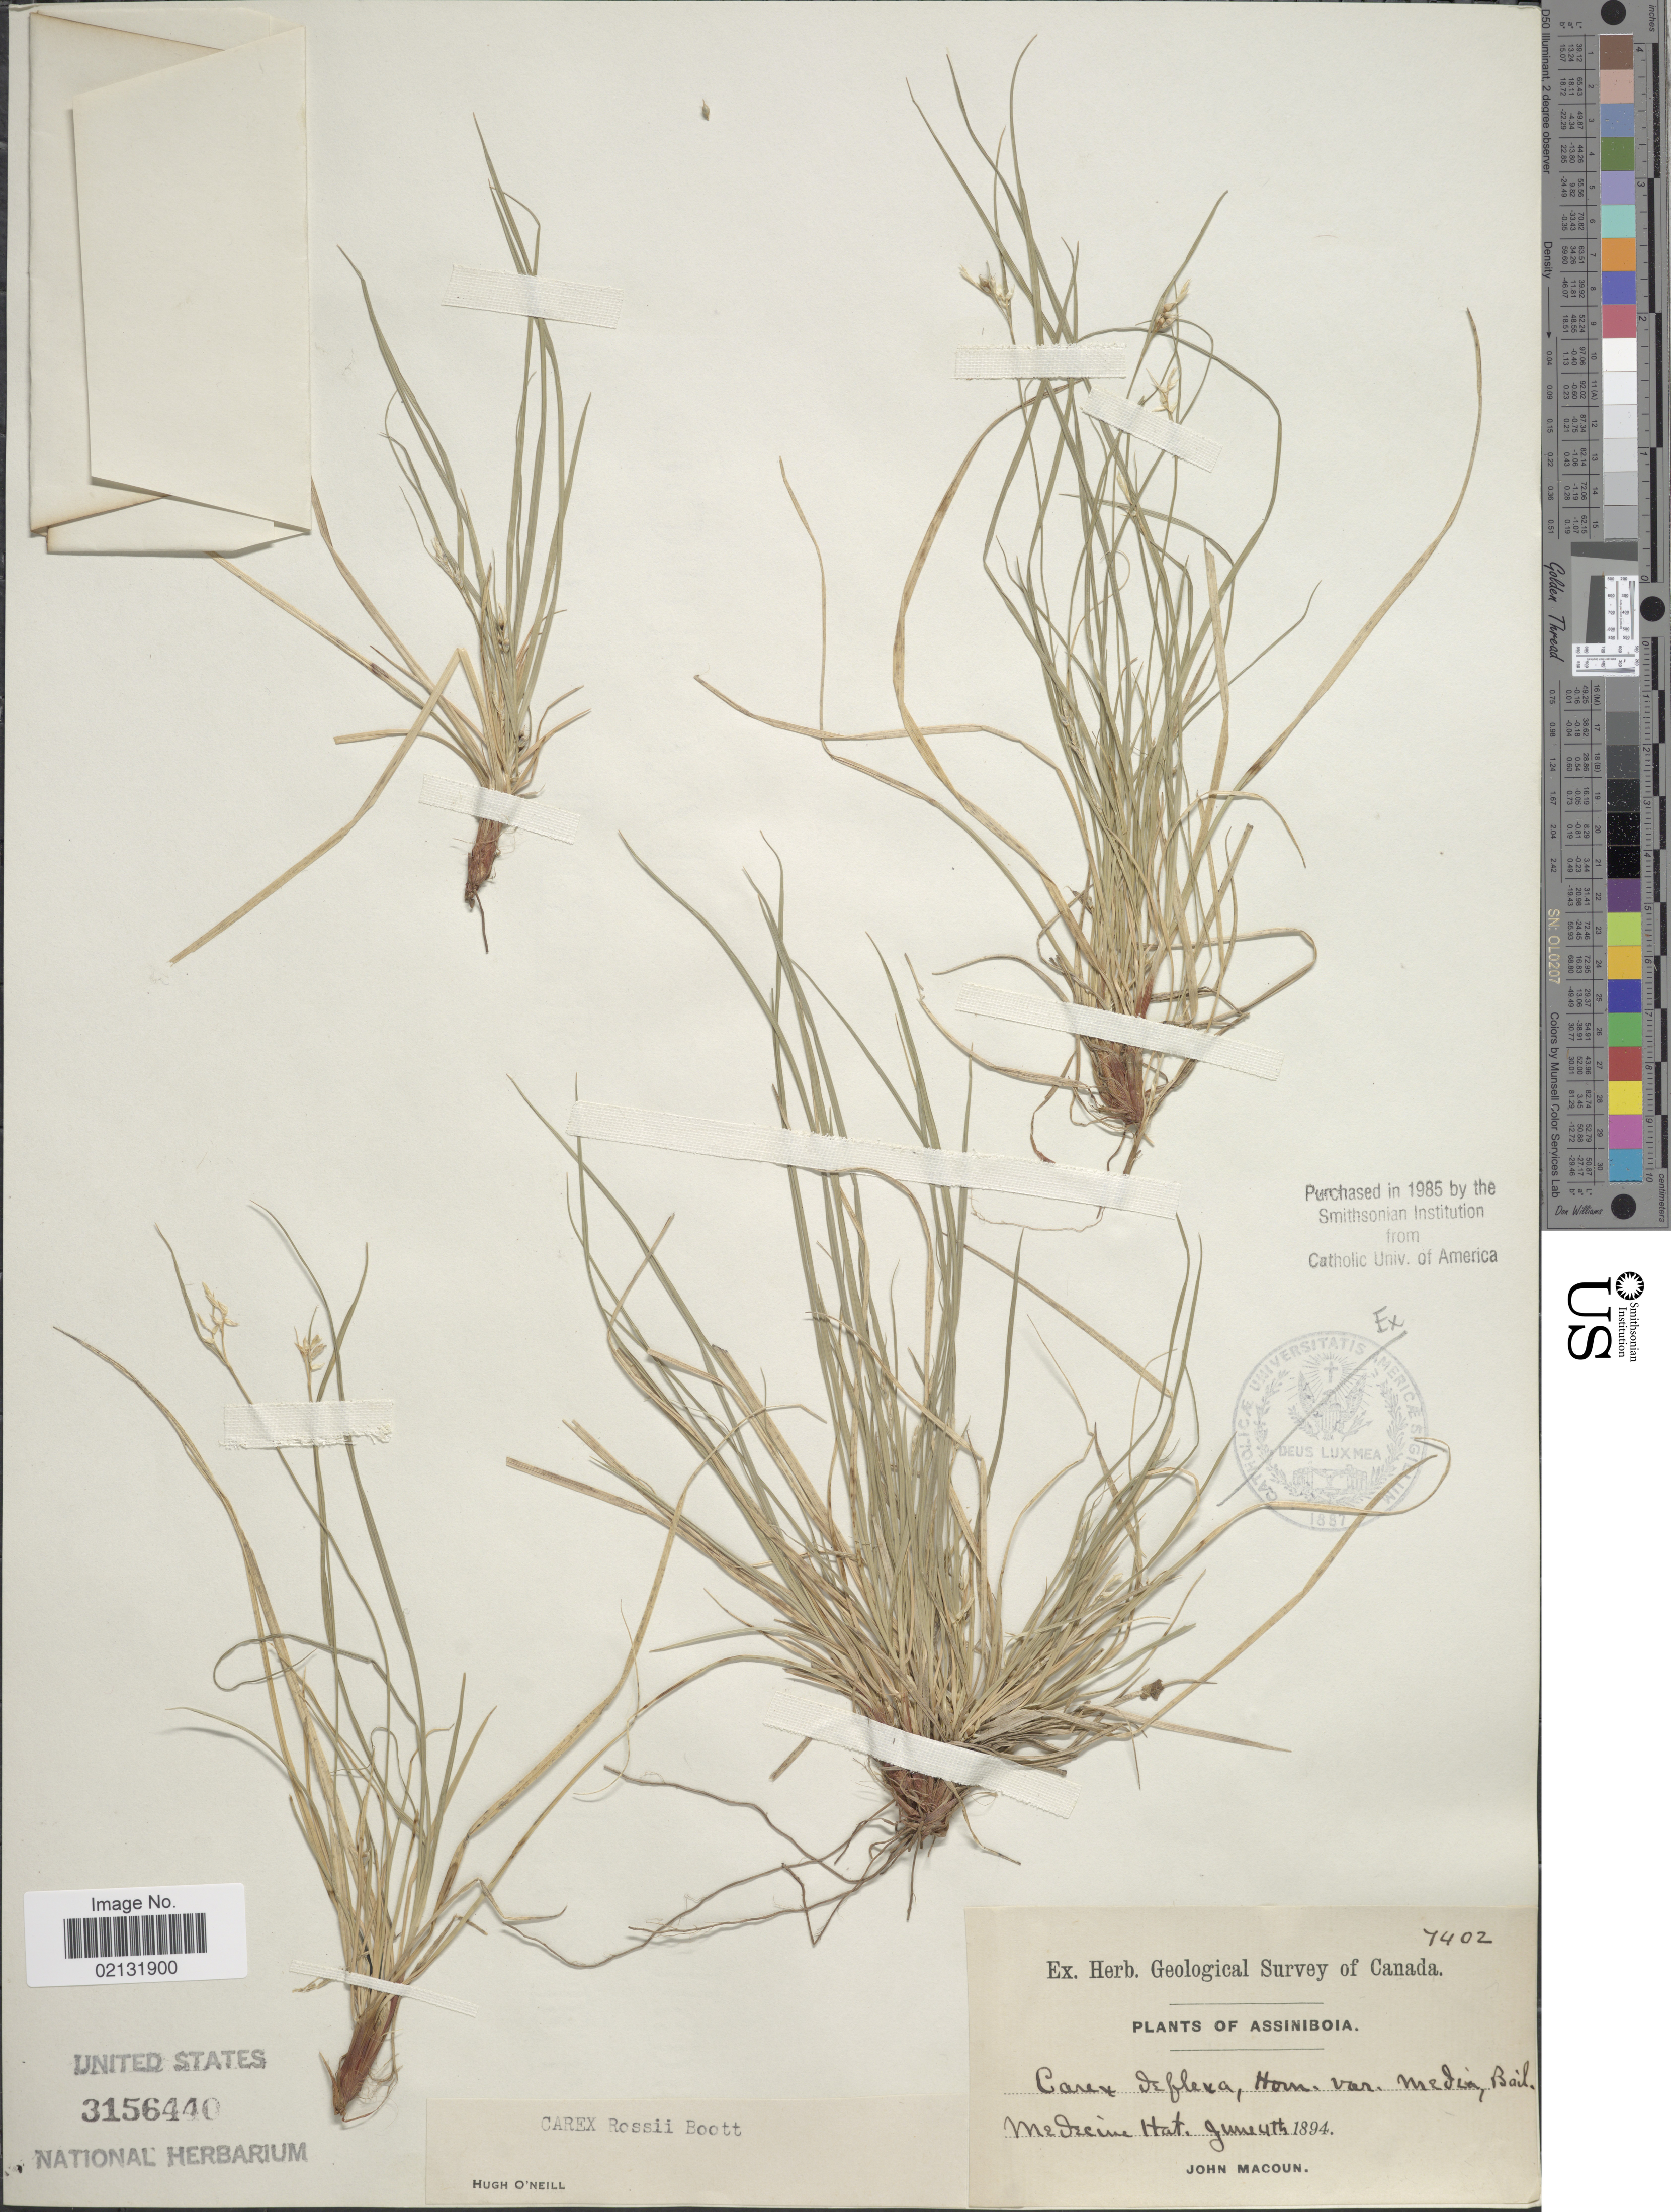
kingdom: Plantae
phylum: Tracheophyta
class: Liliopsida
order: Poales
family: Cyperaceae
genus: Carex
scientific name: Carex rossii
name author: Boott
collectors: J. Macoun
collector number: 7402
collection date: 1894-06-04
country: Canada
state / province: Alberta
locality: Assiniboia Medicine Hat.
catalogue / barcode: US 3156440